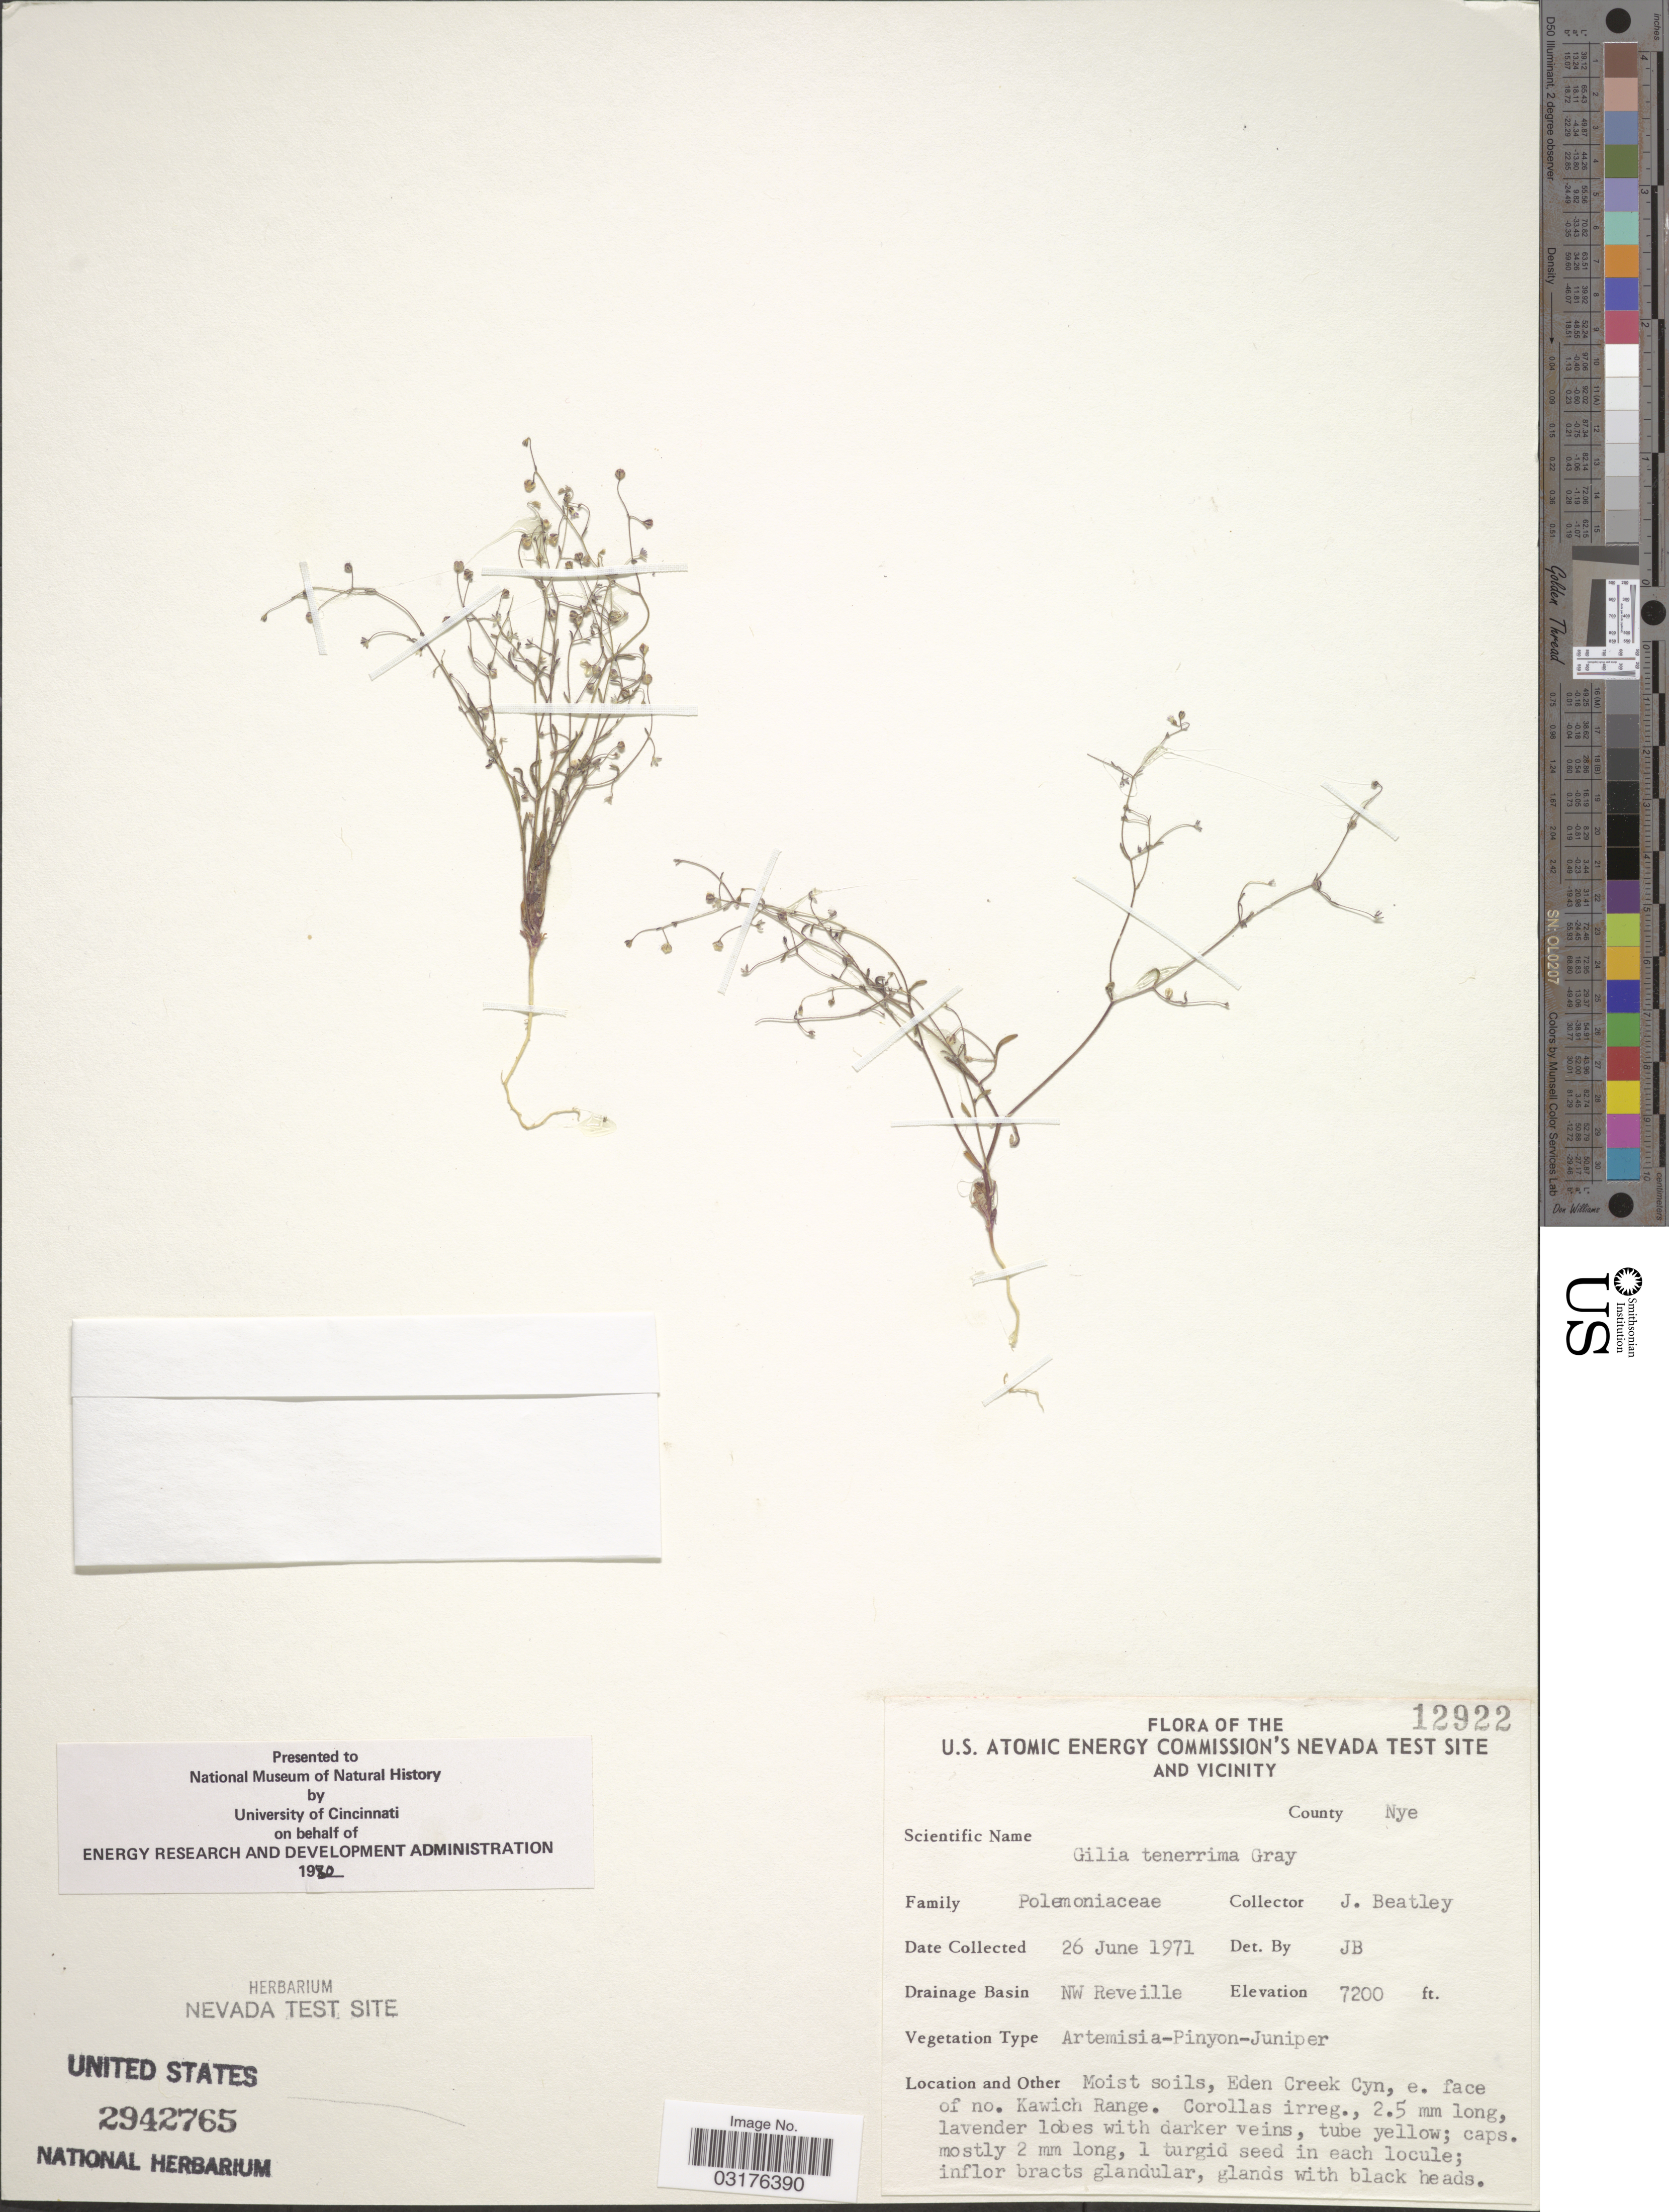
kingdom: Plantae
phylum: Tracheophyta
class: Magnoliopsida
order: Ericales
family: Polemoniaceae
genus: Lathrocasis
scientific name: Lathrocasis tenerrima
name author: (A. Gray) L.A. Johnson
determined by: Strong, Mark T., (BOT), Smithsonian Institution - National Museum of Natural History (UNITED STATES)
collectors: J. C. Beatley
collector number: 12922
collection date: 1971-06-26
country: United States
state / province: Nevada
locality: U.S. Atomic Energy Commission's Nevada Test Site and Vicinity, County Nye, Drainage Basin NW Reveille, Moist soils, Eden Creek Cyn, e. face of no. Kawich Range.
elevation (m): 2195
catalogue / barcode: US 2942765